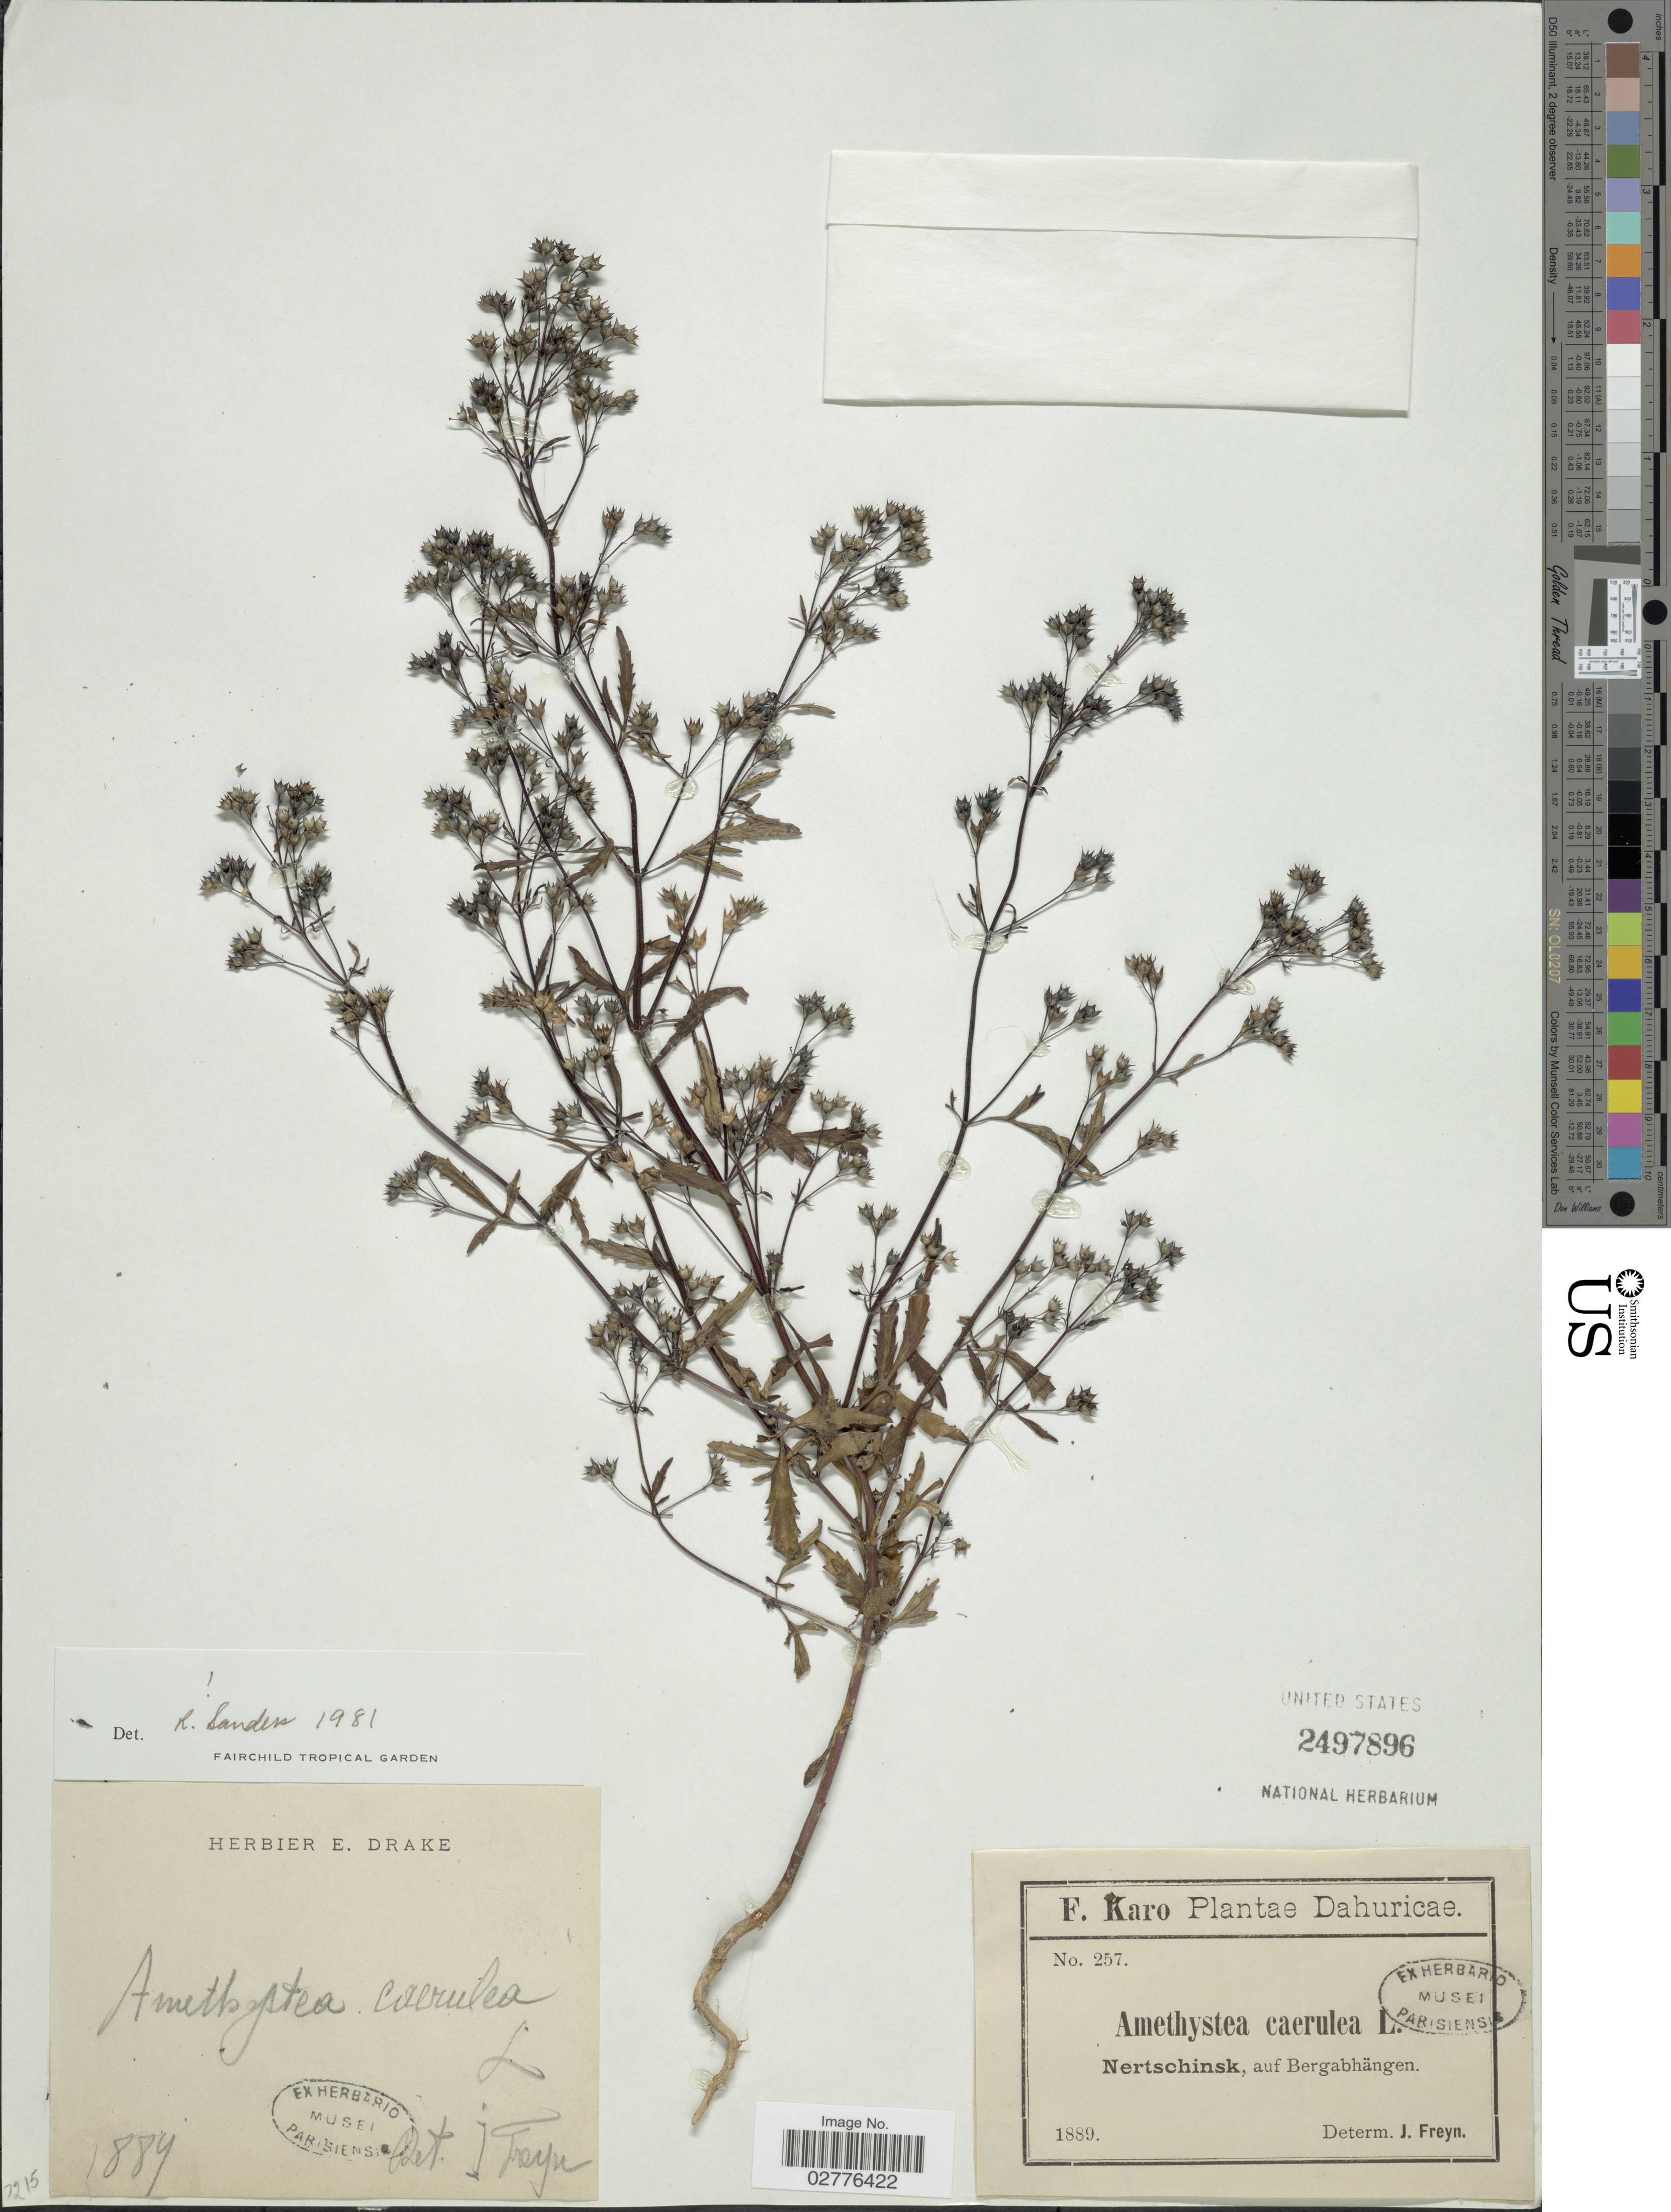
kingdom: Plantae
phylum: Tracheophyta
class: Magnoliopsida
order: Lamiales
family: Lamiaceae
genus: Amethystea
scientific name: Amethystea caerulea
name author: L.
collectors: F. Karo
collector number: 257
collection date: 1889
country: Russian Federation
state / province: Zabaykalsky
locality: Dahuricae. Nertschinsk, auf Bergabhängen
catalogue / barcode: US 2497896